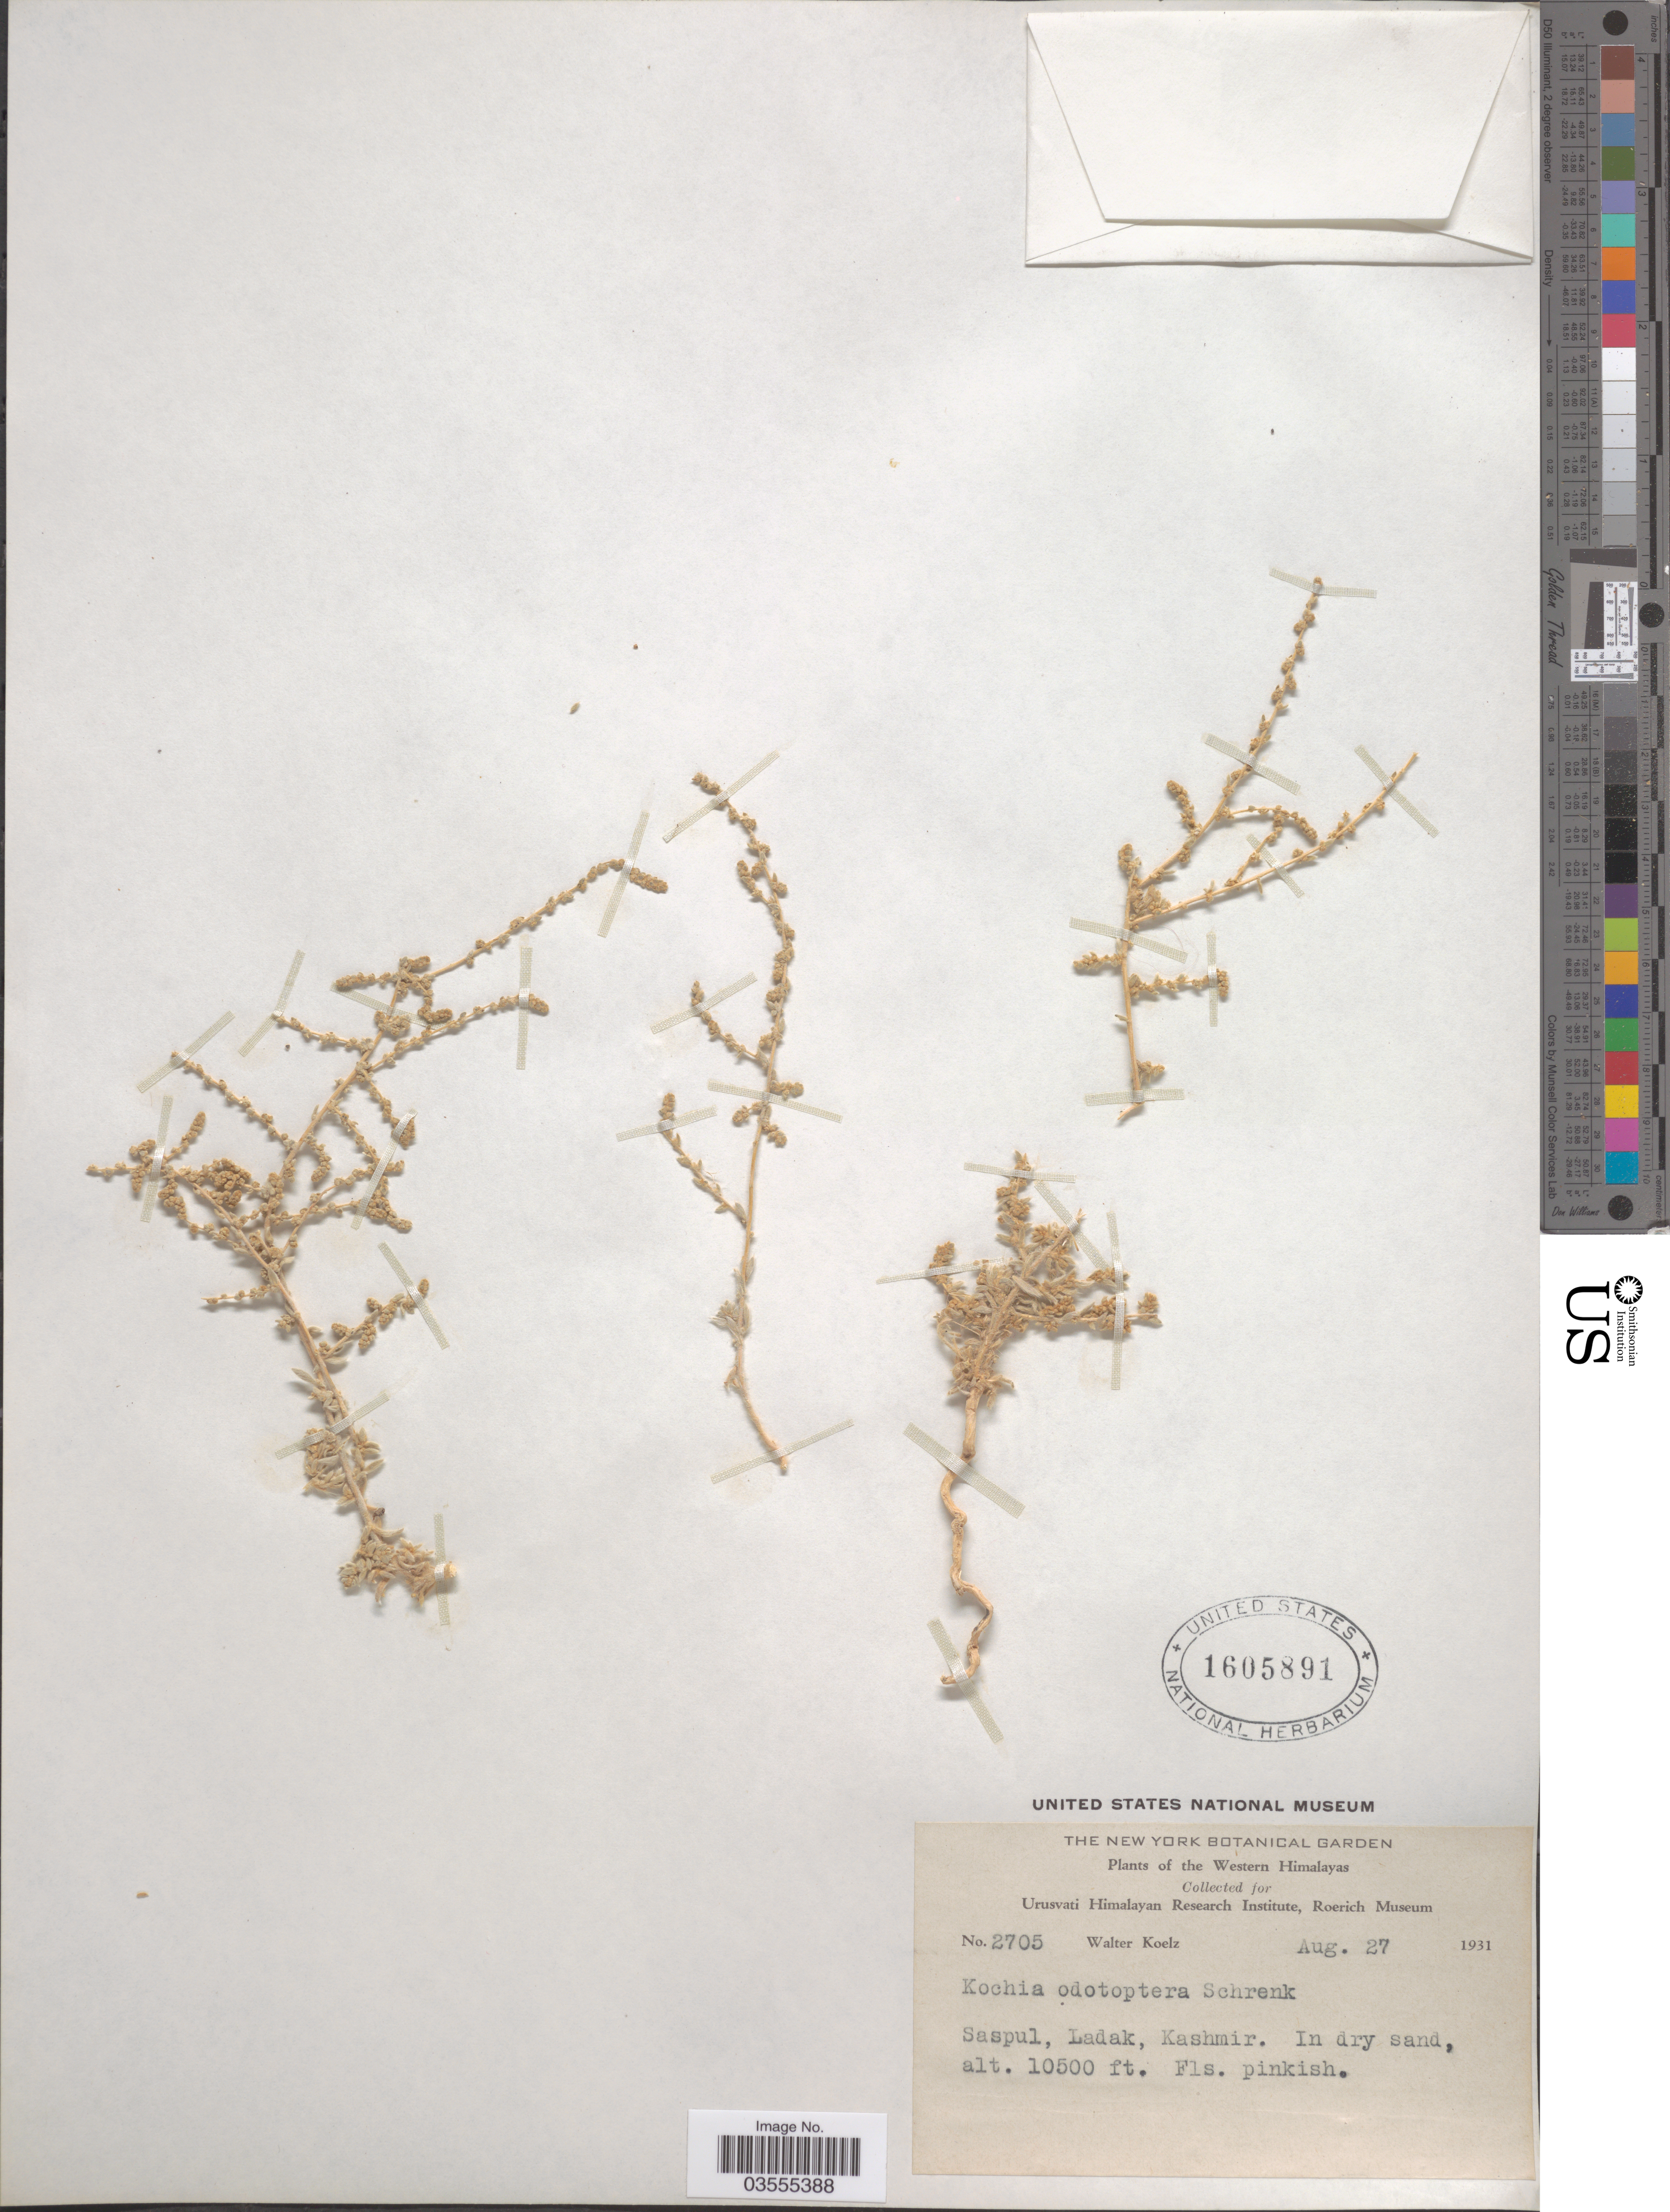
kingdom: Plantae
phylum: Tracheophyta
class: Magnoliopsida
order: Caryophyllales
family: Amaranthaceae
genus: Bassia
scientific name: Bassia odontoptera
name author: (Schrenk) Freitag & G. Kadereit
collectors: W. N. Koelz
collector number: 2705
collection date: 1931-08-27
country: India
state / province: Ladakh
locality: Western Himalayas. Saspul, Ladak, Kashmir.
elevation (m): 3200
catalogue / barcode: US 1605891